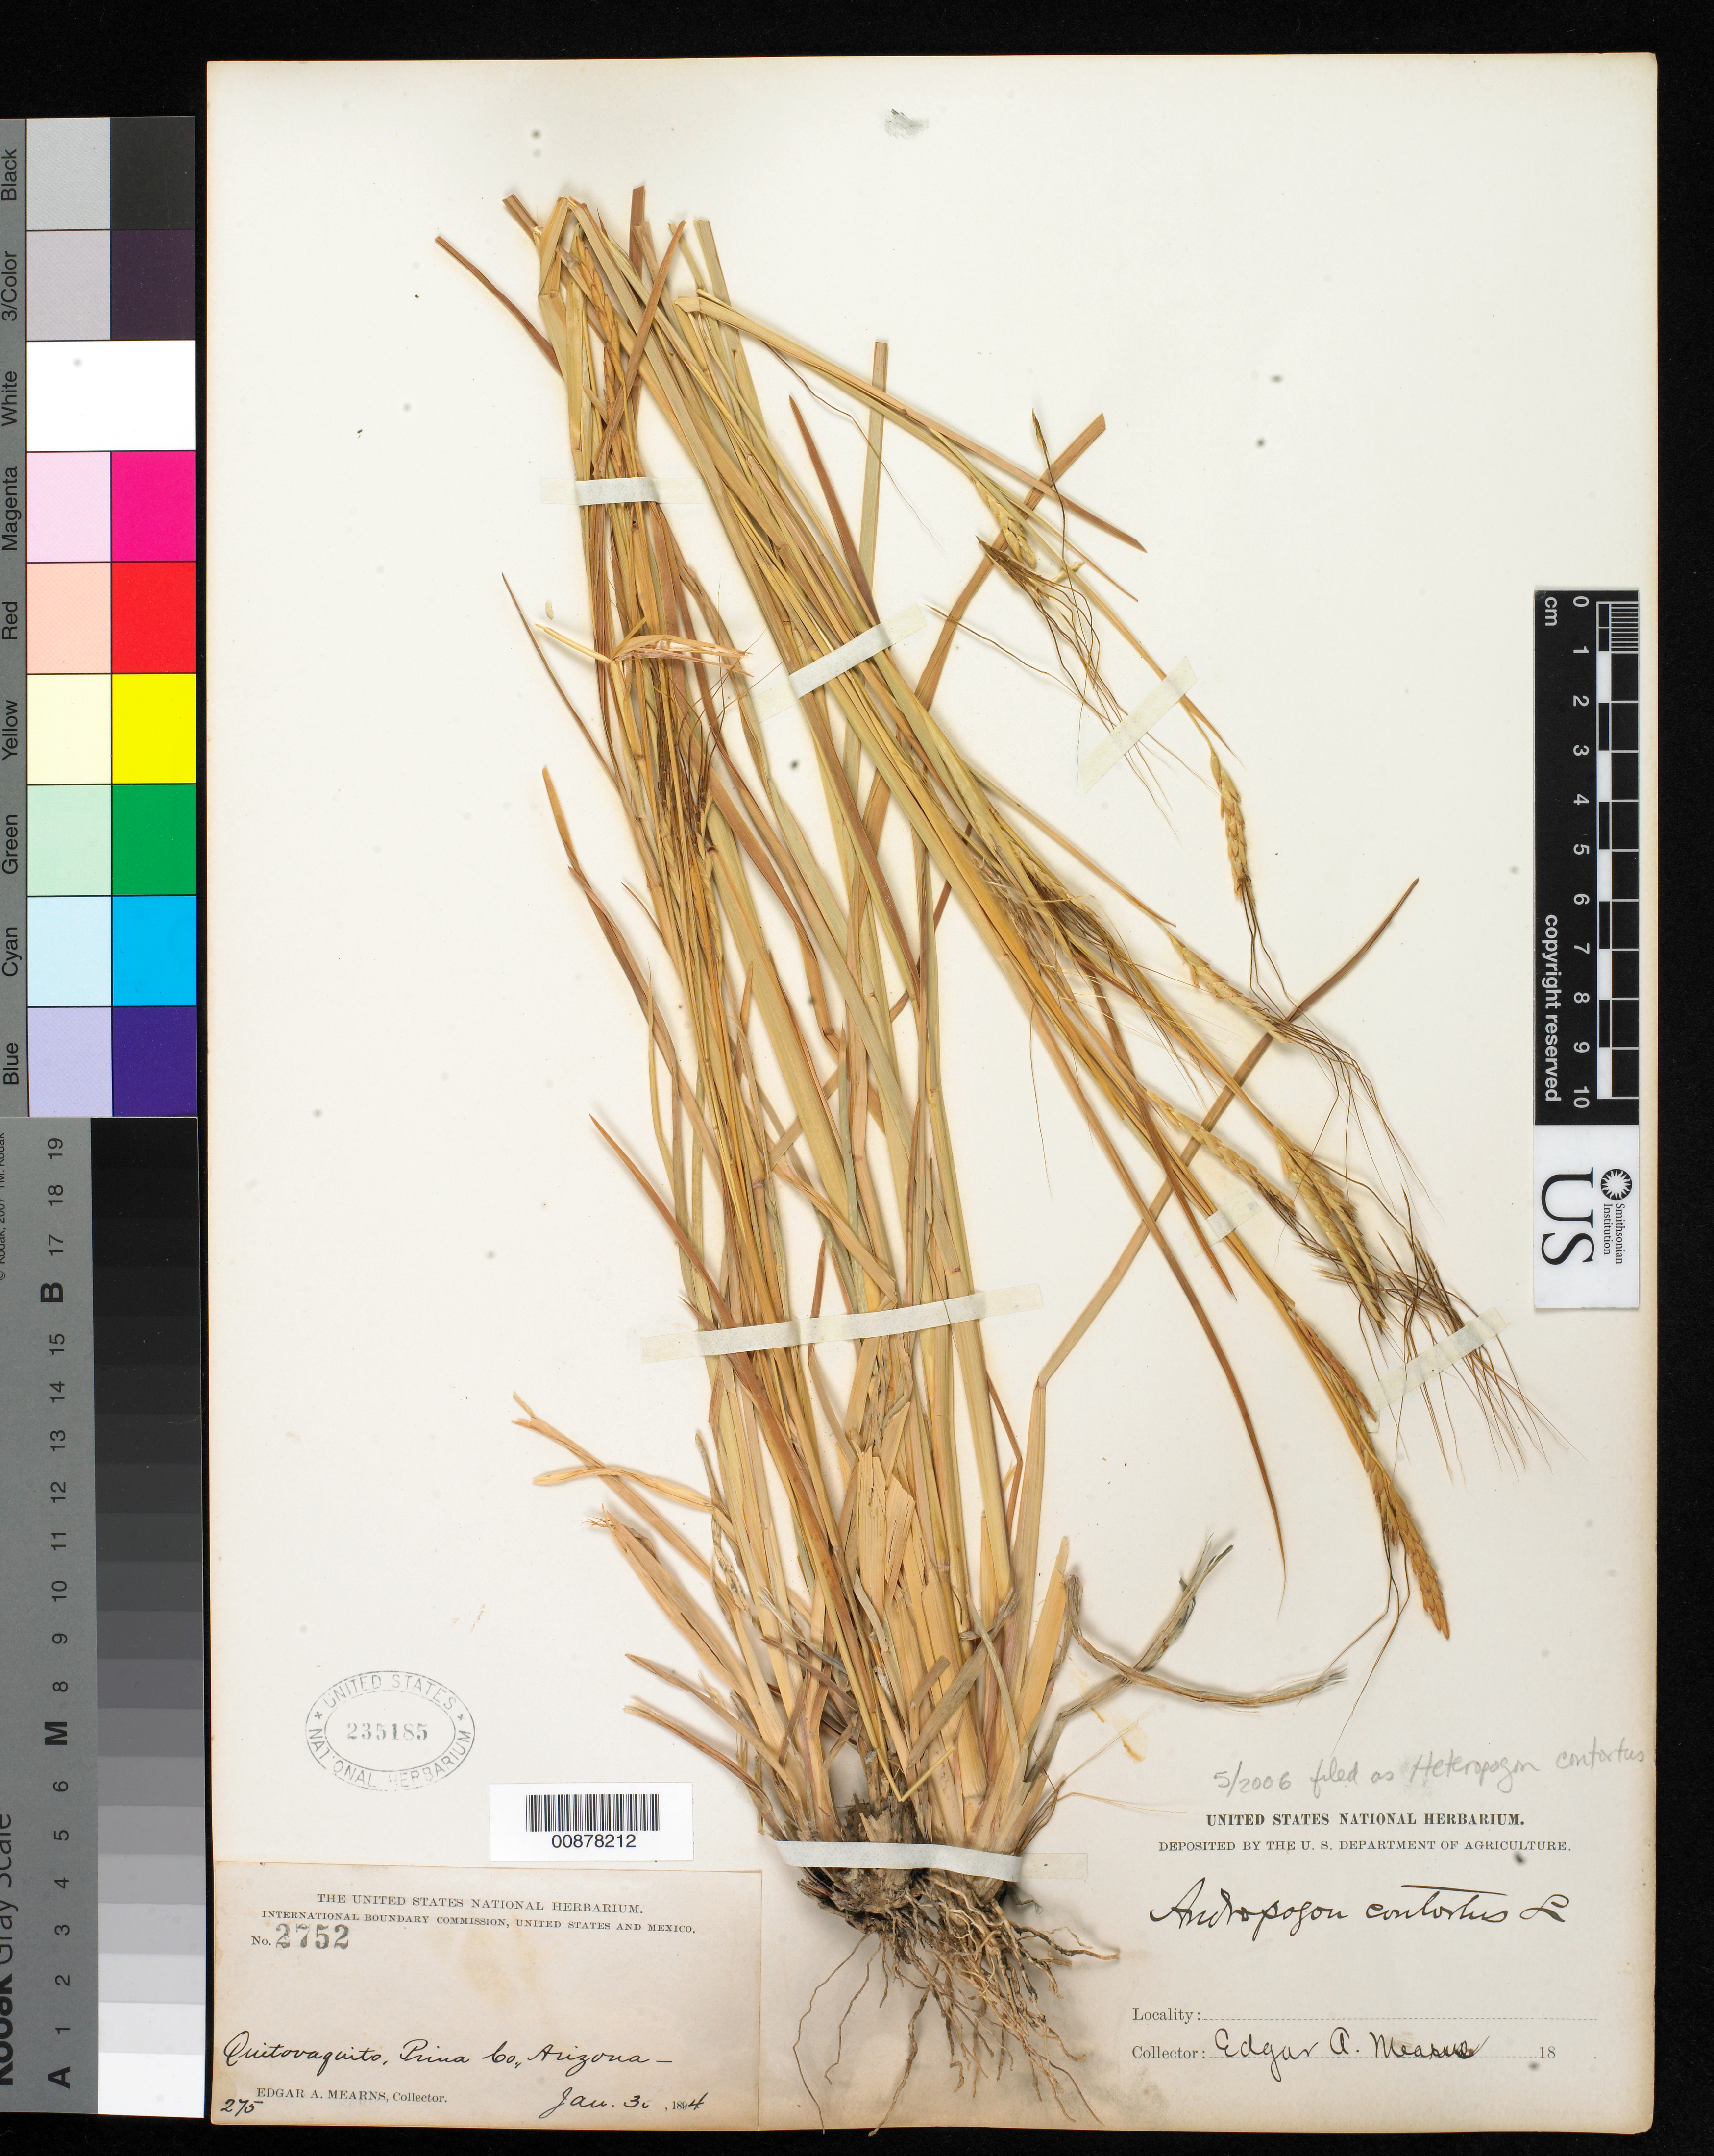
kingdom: Plantae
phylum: Tracheophyta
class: Liliopsida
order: Poales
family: Poaceae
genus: Heteropogon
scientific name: Heteropogon contortus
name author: (L.) P. Beauv. ex Roem. & Schult.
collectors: E. A. Mearns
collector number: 2752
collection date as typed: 30 Jan 1894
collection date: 1894-01-30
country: United States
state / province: Arizona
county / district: Pima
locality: Quitovaquito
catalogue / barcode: US 235185